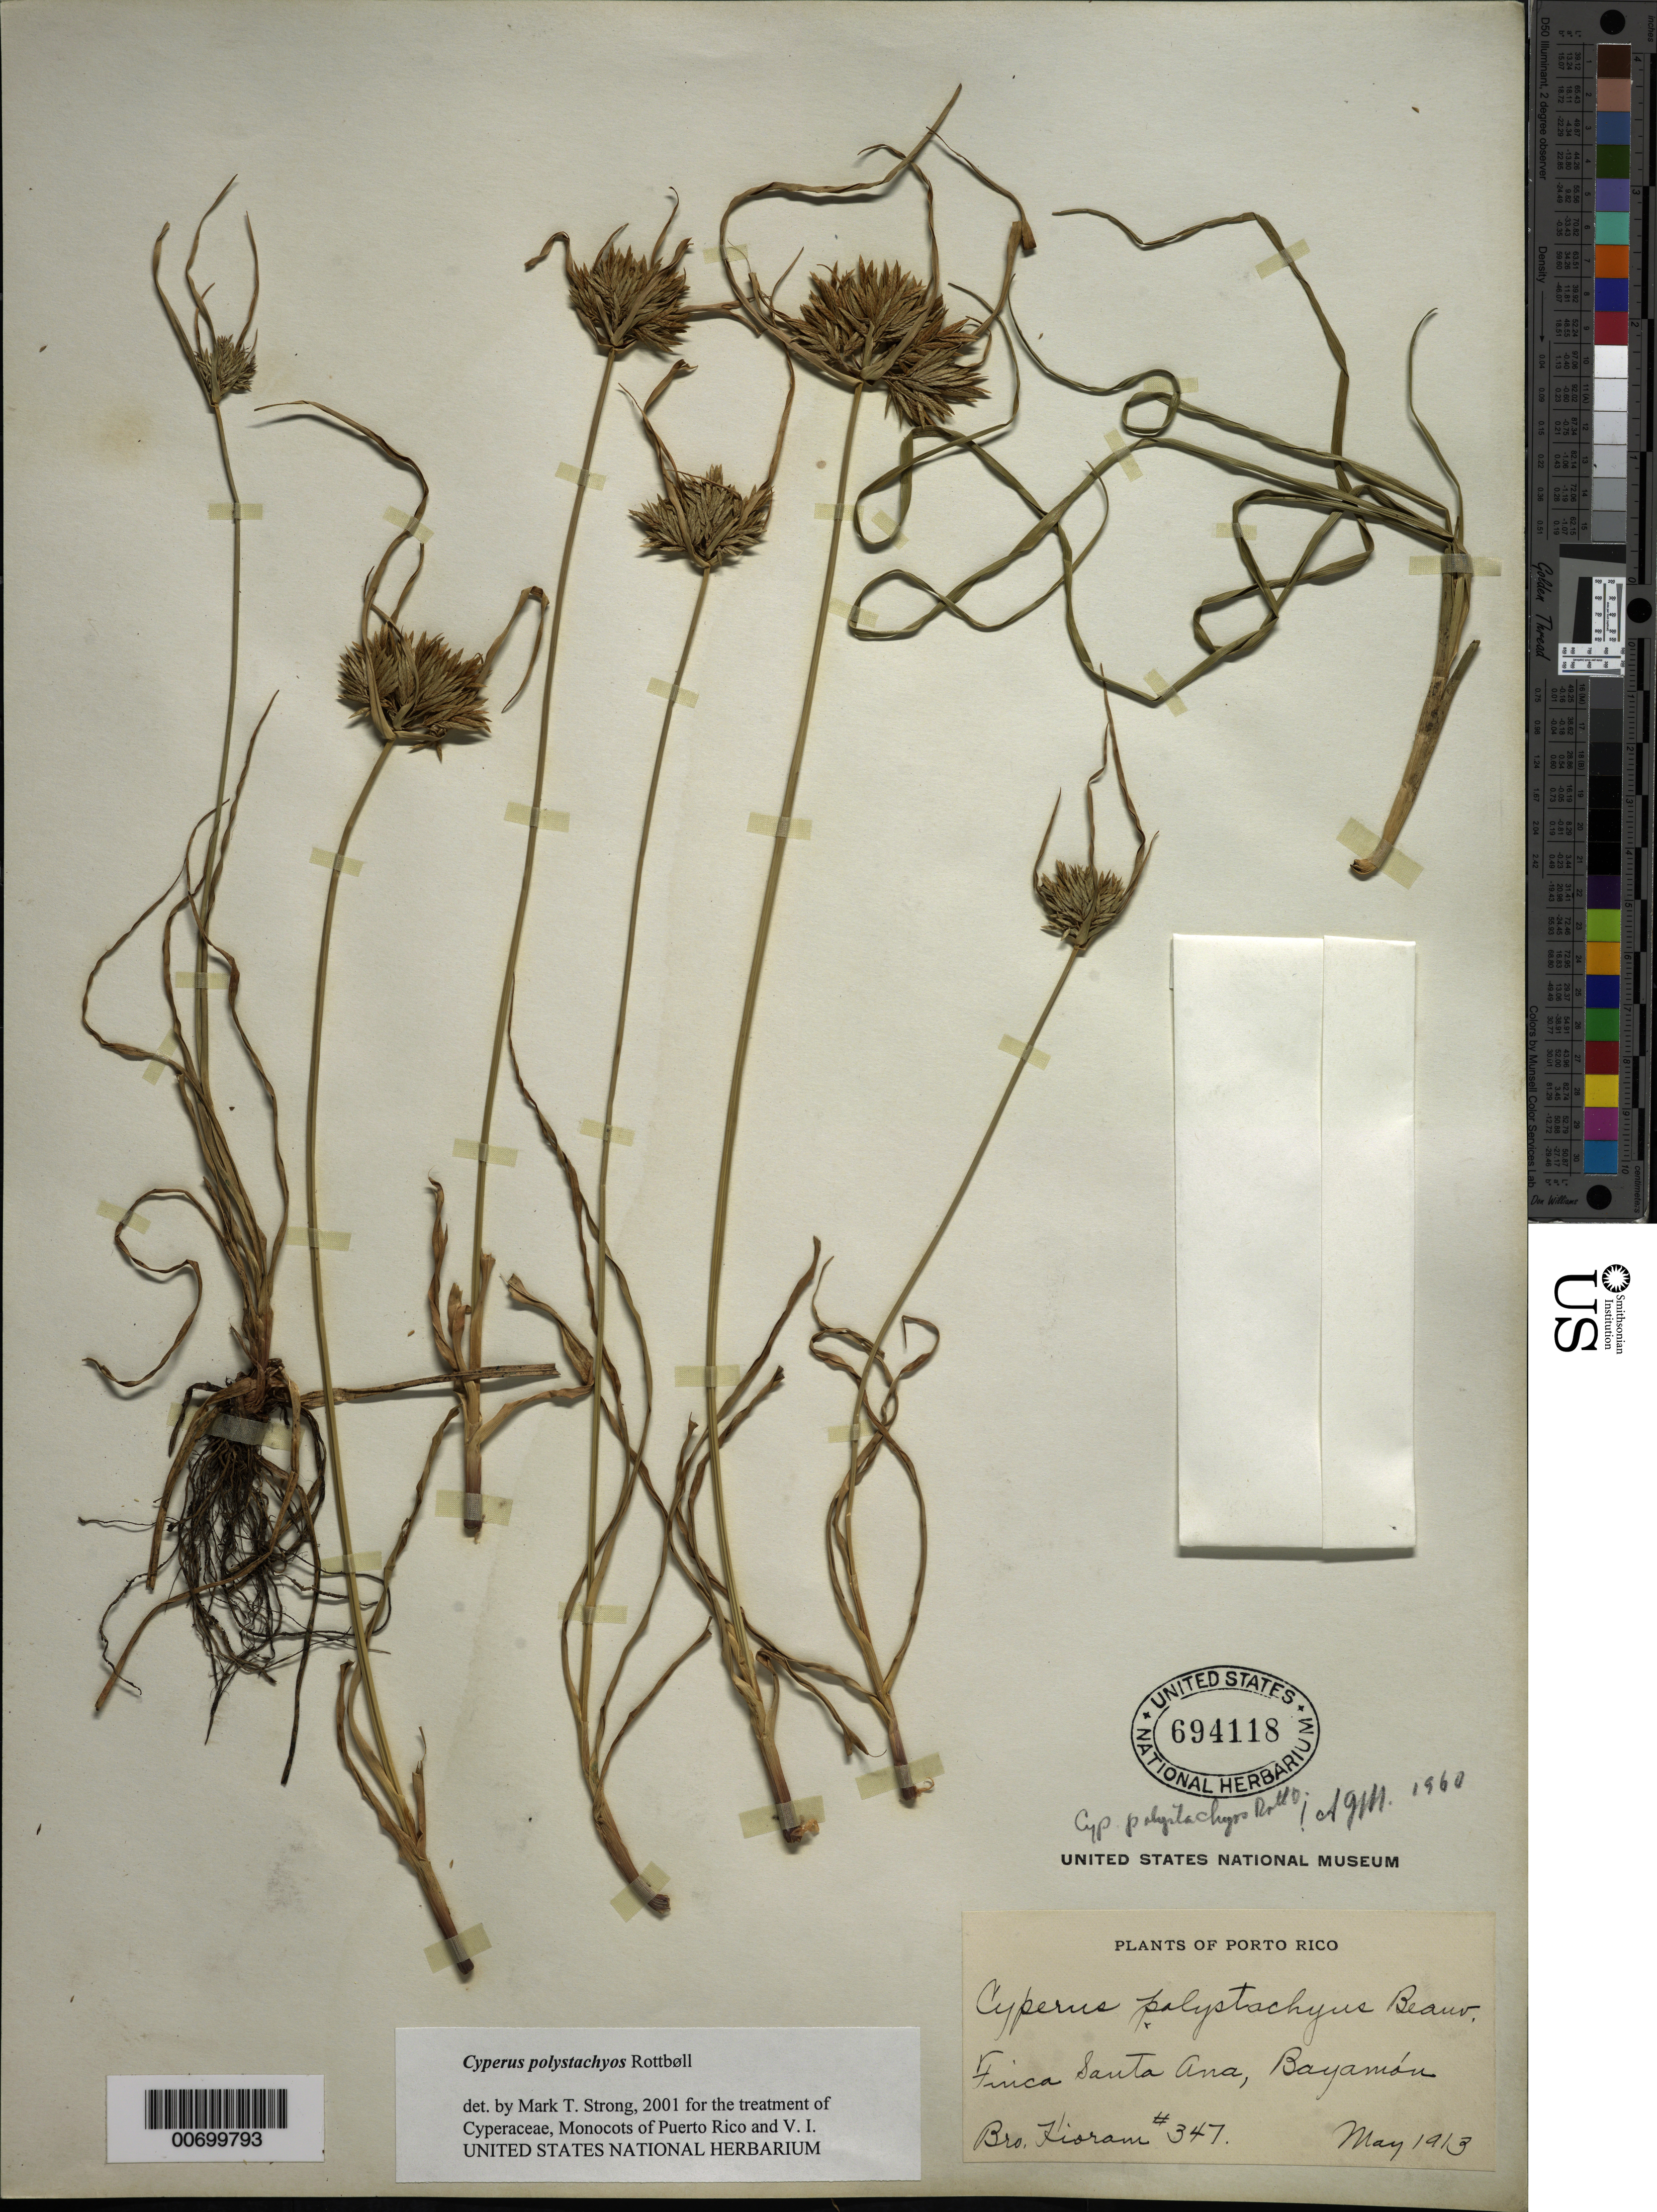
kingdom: Plantae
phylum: Tracheophyta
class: Liliopsida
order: Poales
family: Cyperaceae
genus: Cyperus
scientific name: Cyperus polystachyos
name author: Rottb.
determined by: Strong, M. T., (US), Smithsonian Institution - National Museum of Natural History (UNITED STATES)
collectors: Bro. Hioram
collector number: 347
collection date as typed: May 1913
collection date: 1913-05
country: Puerto Rico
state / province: Bayamón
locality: Bayamón: Finca Santa Ana.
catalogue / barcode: US 694118